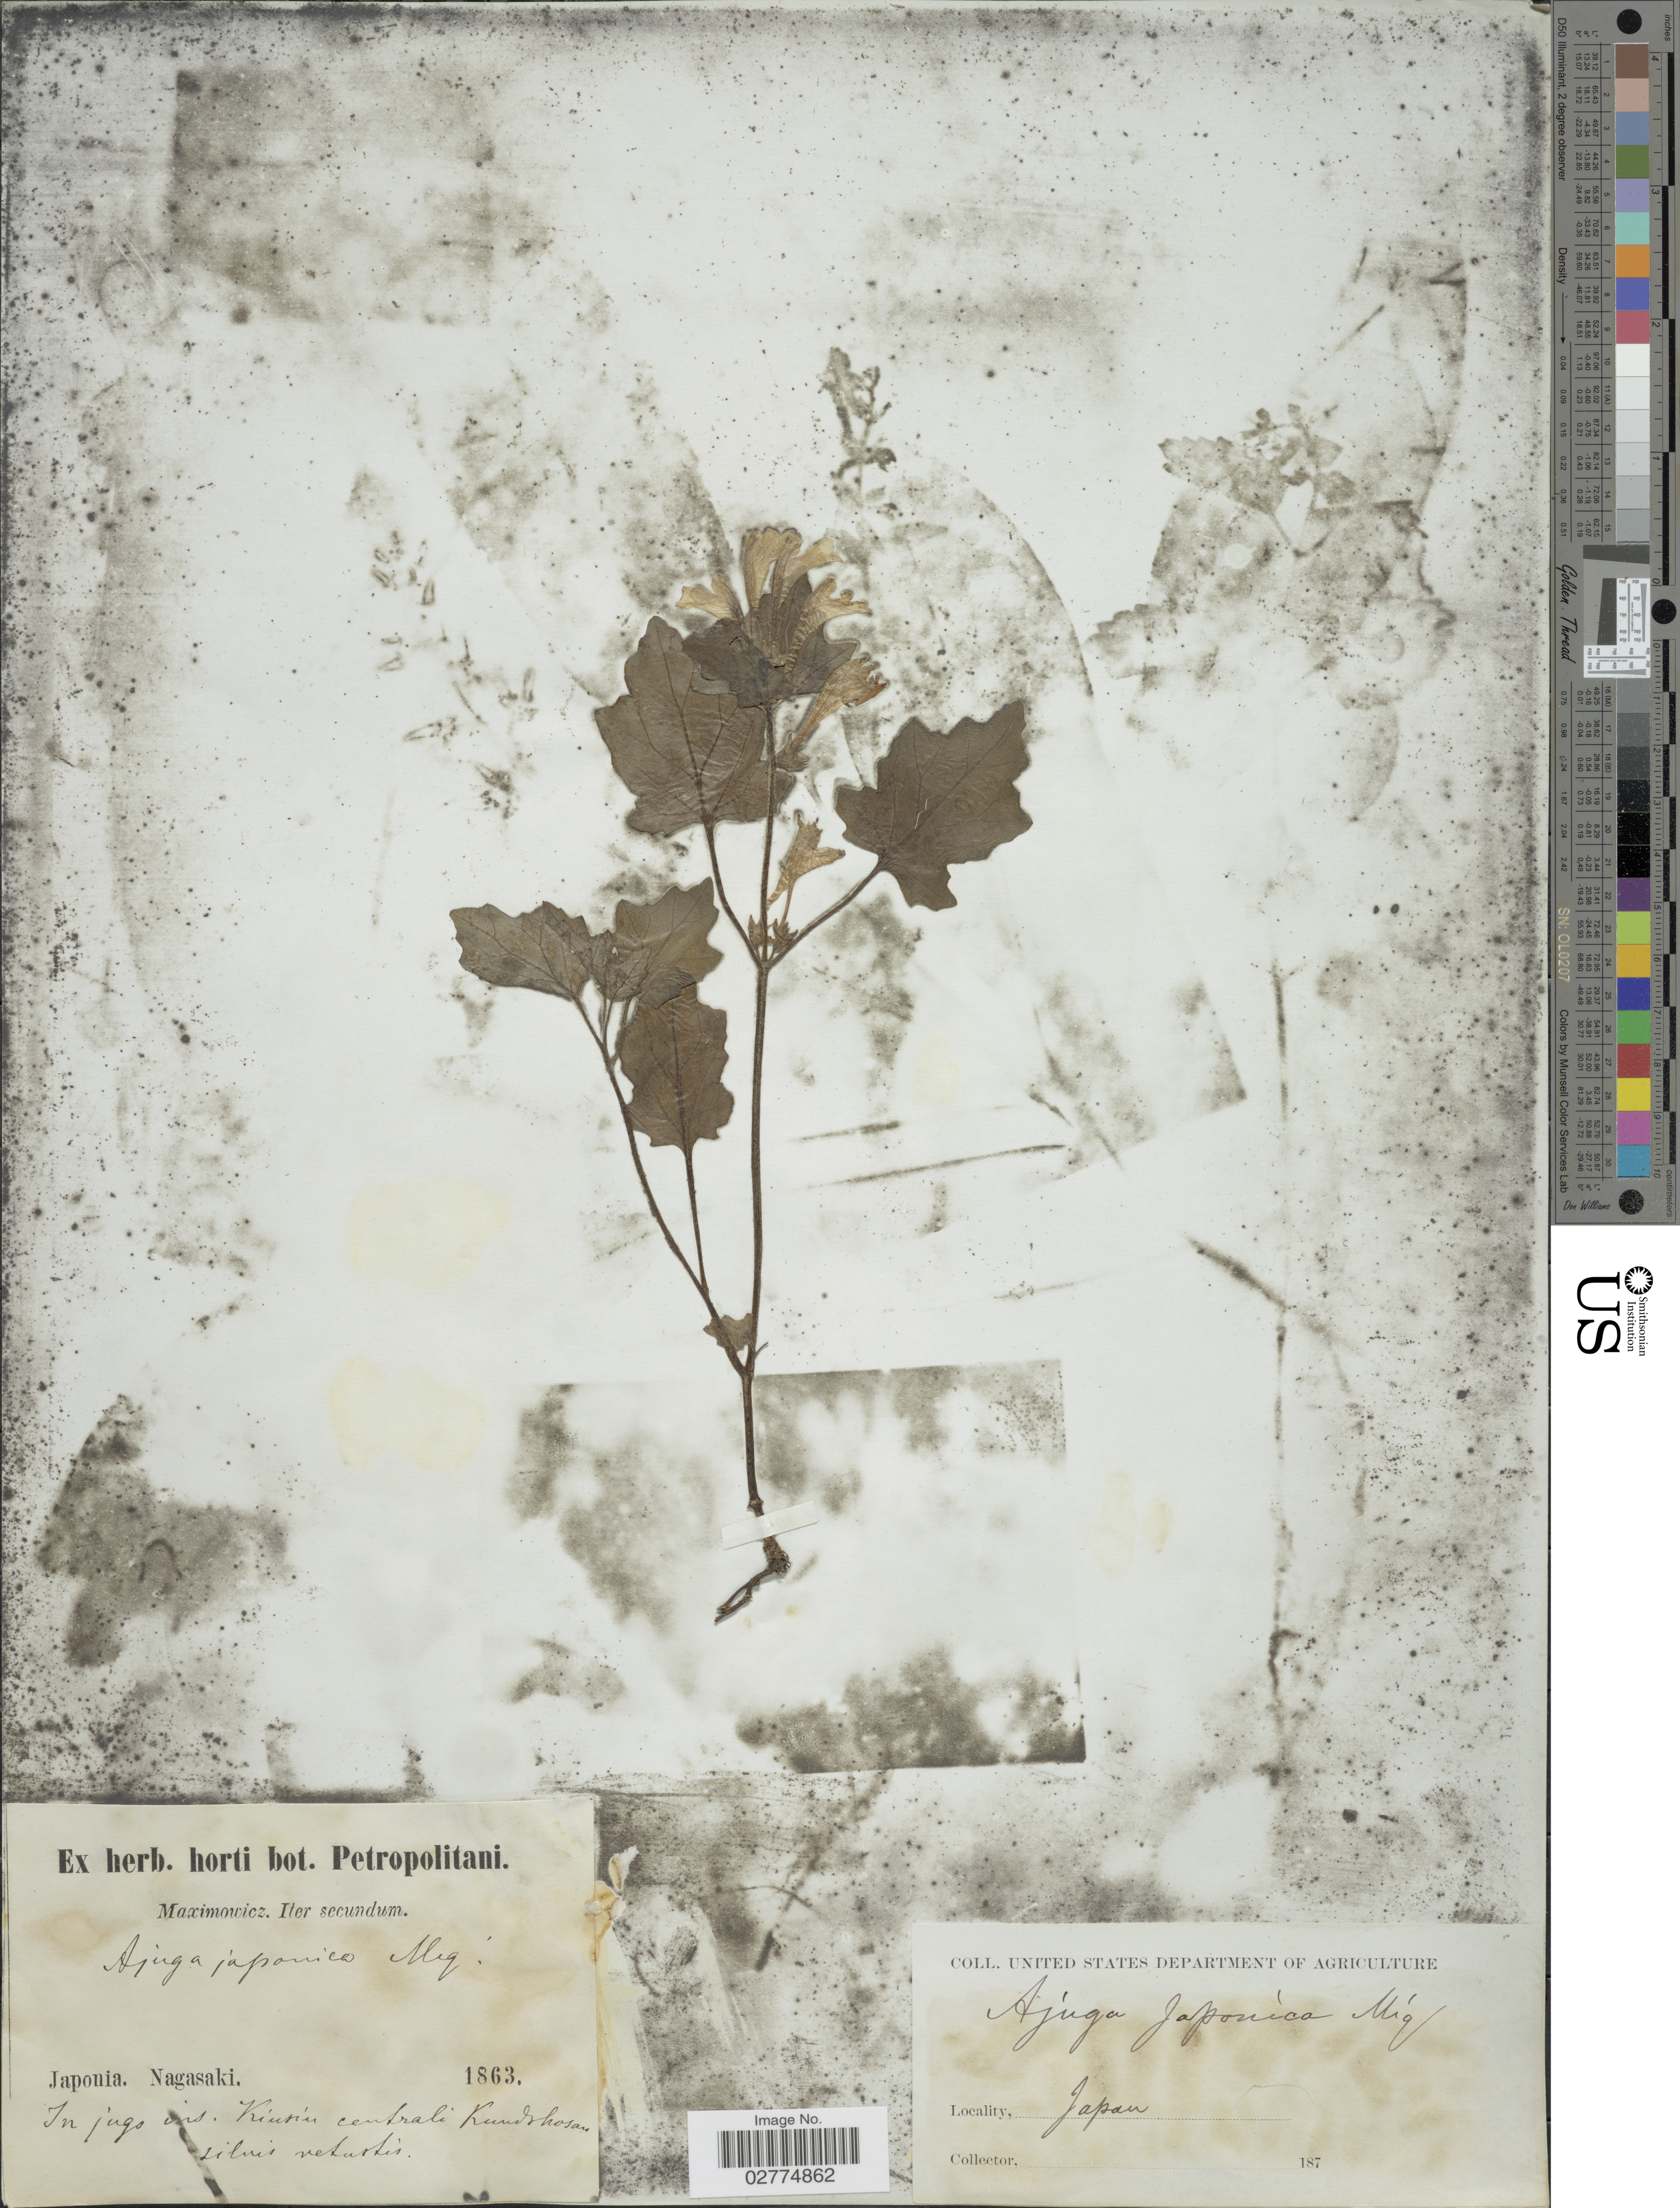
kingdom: Plantae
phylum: Tracheophyta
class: Magnoliopsida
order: Lamiales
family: Lamiaceae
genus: Ajuga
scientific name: Ajuga japonica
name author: Miq.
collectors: -. Maximowicz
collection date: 1863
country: Japan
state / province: Nagasaki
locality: Japonia, Nagasaki, In jugo ins Kiusiu centrali Kundshosan.